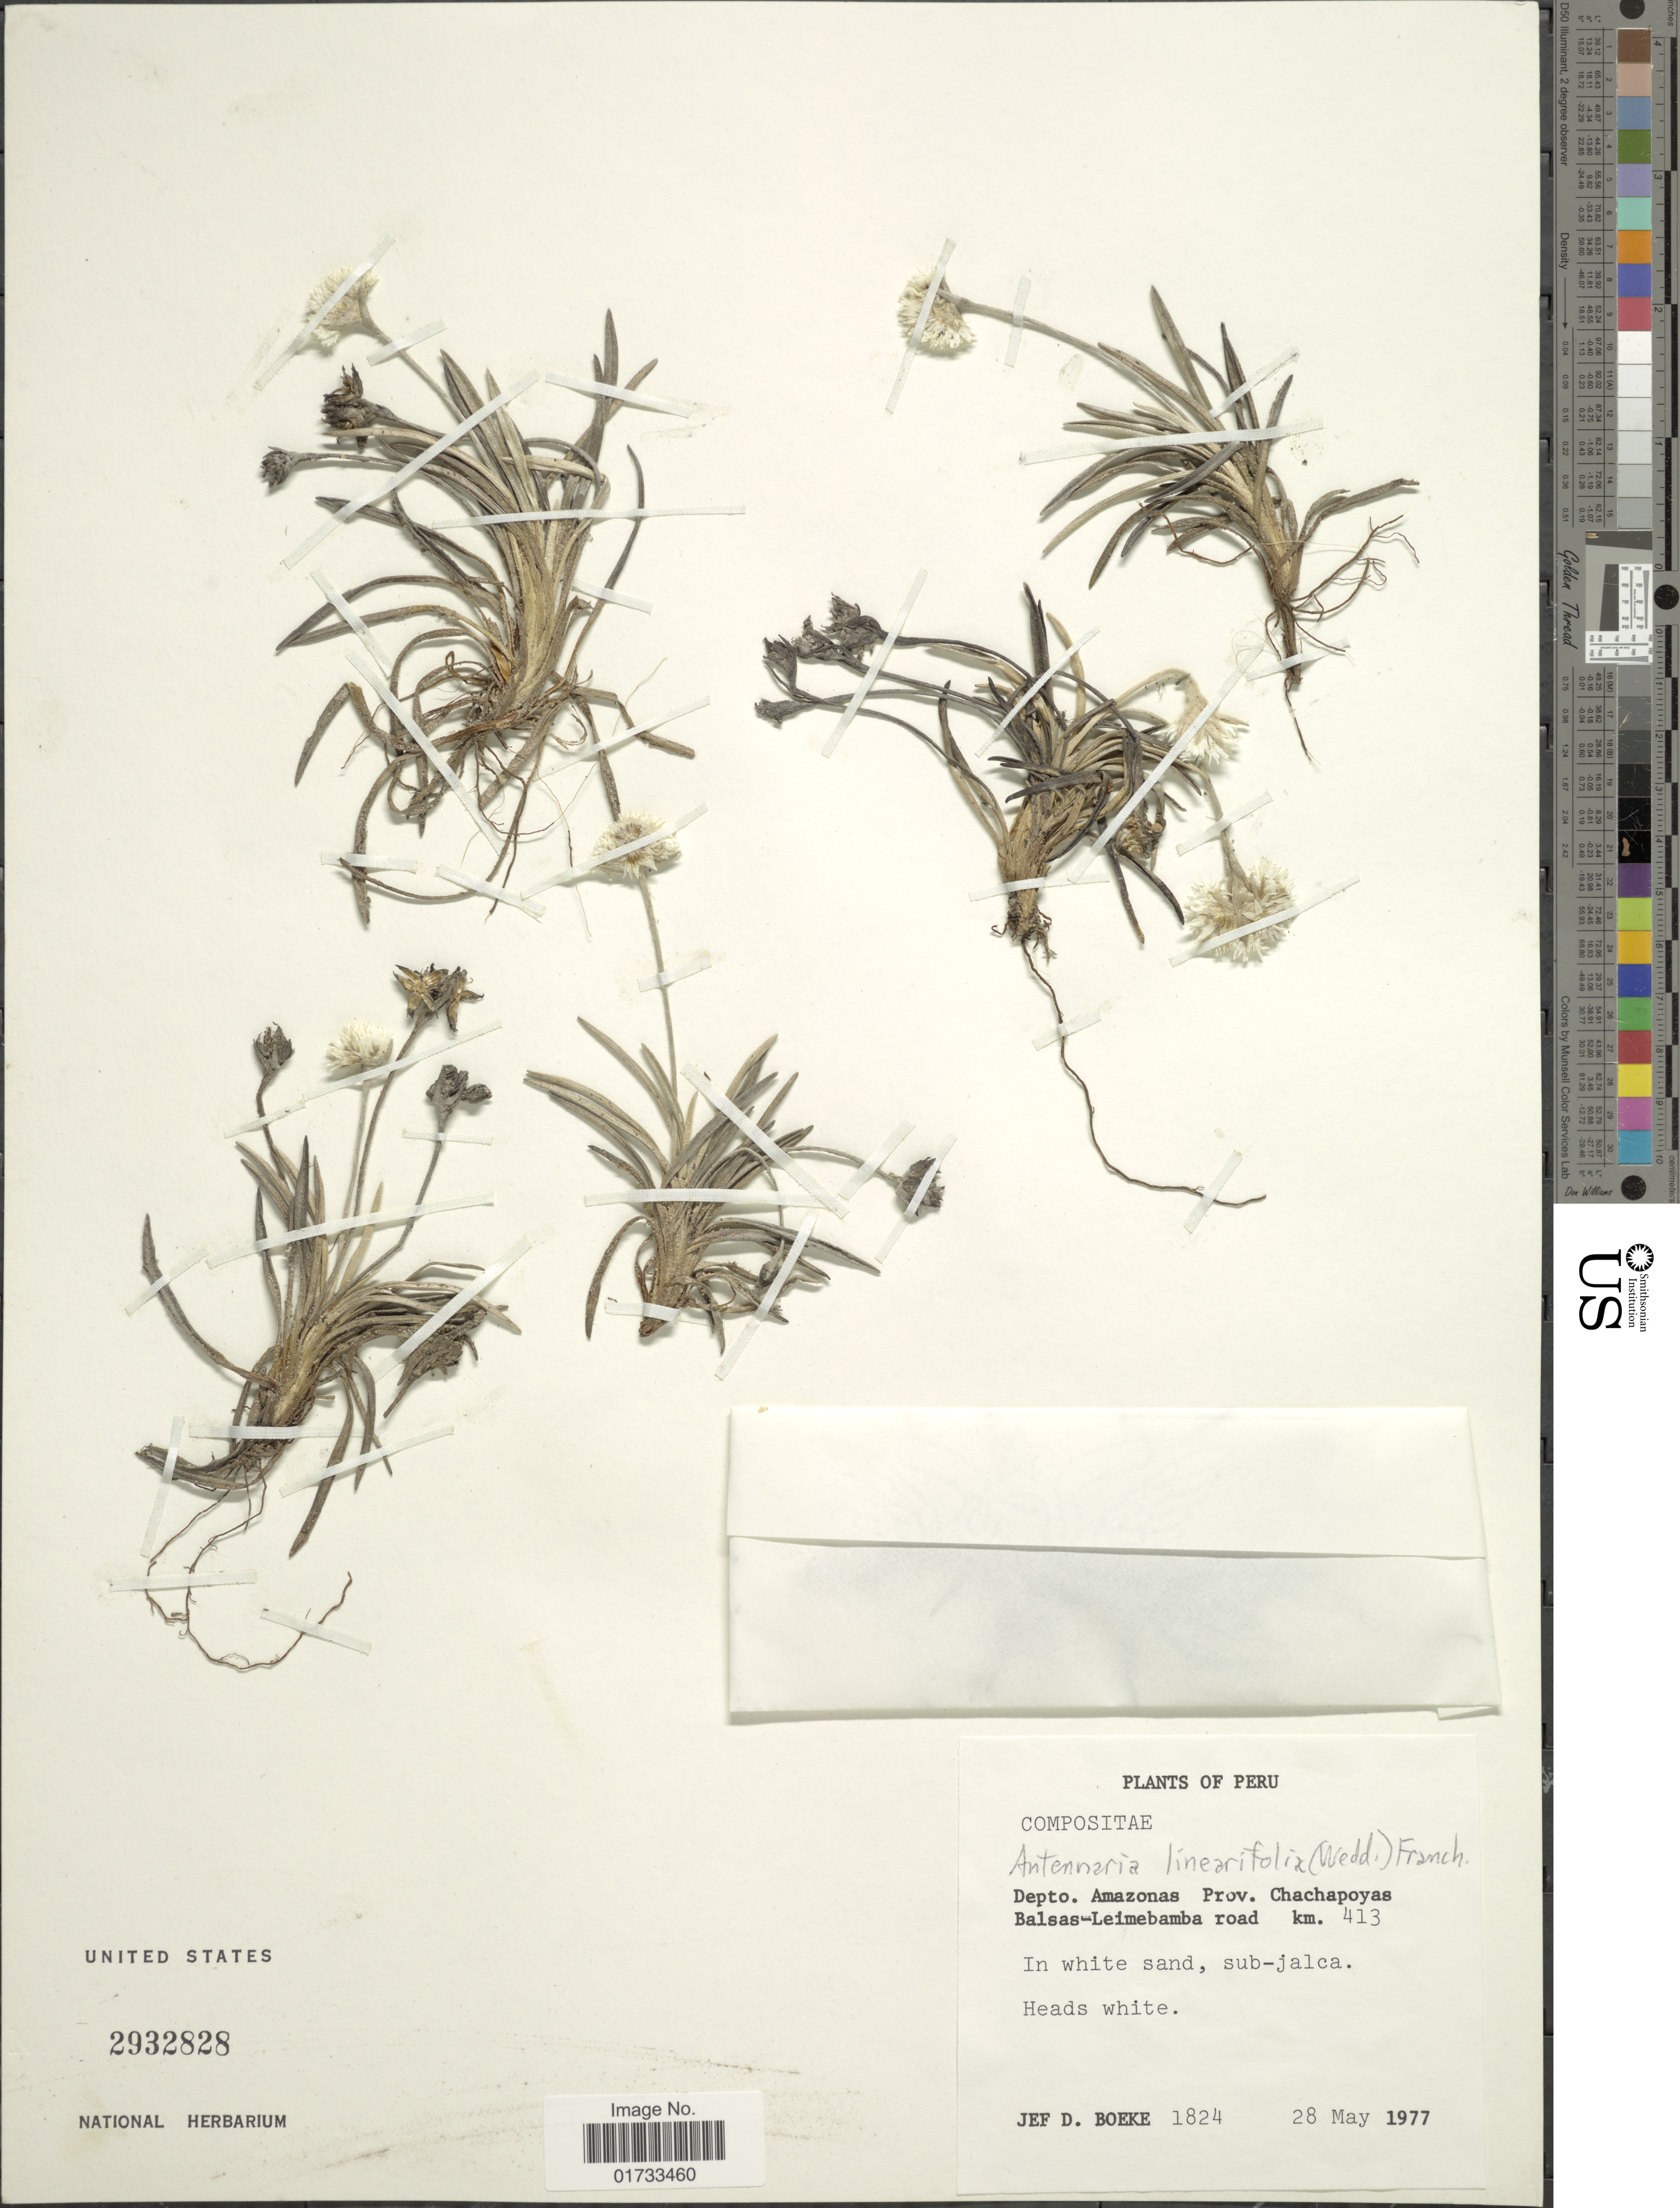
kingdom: Plantae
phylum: Tracheophyta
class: Magnoliopsida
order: Asterales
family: Asteraceae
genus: Quasiantennaria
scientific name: Quasiantennaria linearifolia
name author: (Wedd.) R.J. Bayer & M.O. Dillon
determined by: Nesom, Guy L.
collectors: J. D. Boeke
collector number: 1824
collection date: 1977-05-28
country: Peru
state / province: Amazonas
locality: Prov. Chachapoyas Balsas-Leimebamba road km. 413, sub-jalca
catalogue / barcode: US 2932828